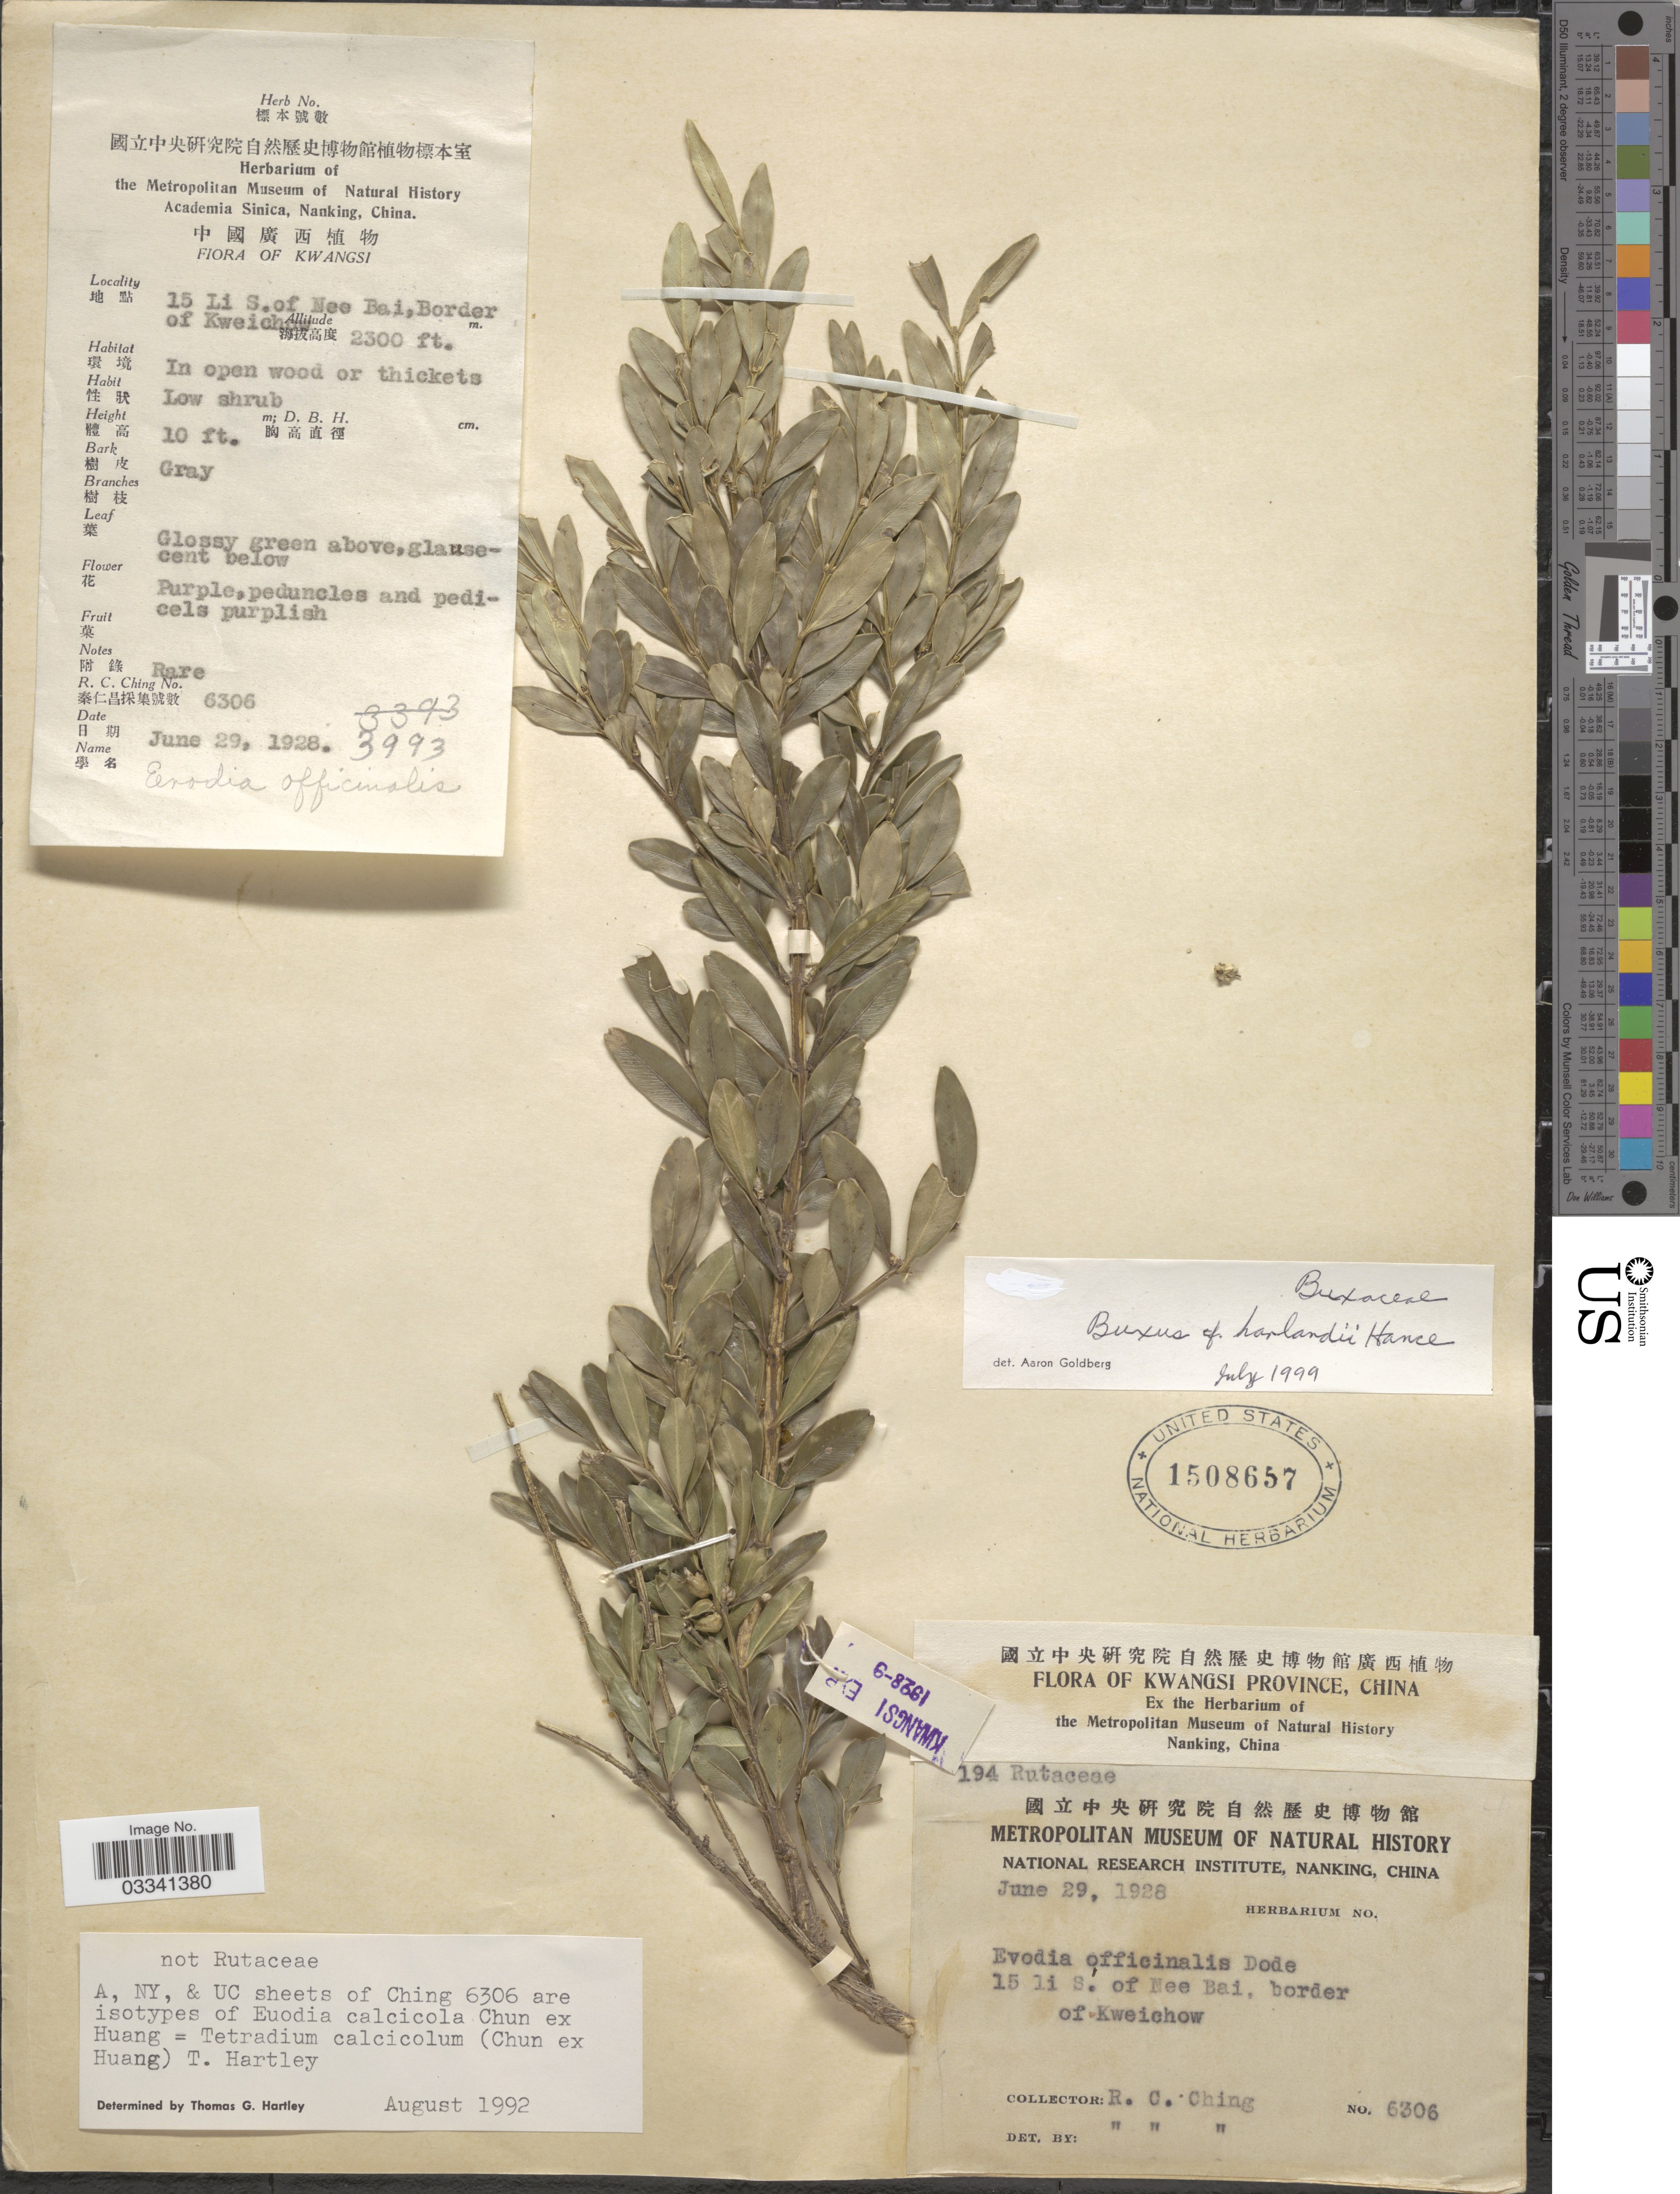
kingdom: Plantae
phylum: Tracheophyta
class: Magnoliopsida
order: Buxales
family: Buxaceae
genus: Buxus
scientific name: Buxus harlandii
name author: Hance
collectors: R. C. Ching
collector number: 6306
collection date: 1928-06-29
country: China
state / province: Guangxi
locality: Kwangsi Province. 15 li S. of Nee Bai, border of Kweichow.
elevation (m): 701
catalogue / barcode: US 1508657